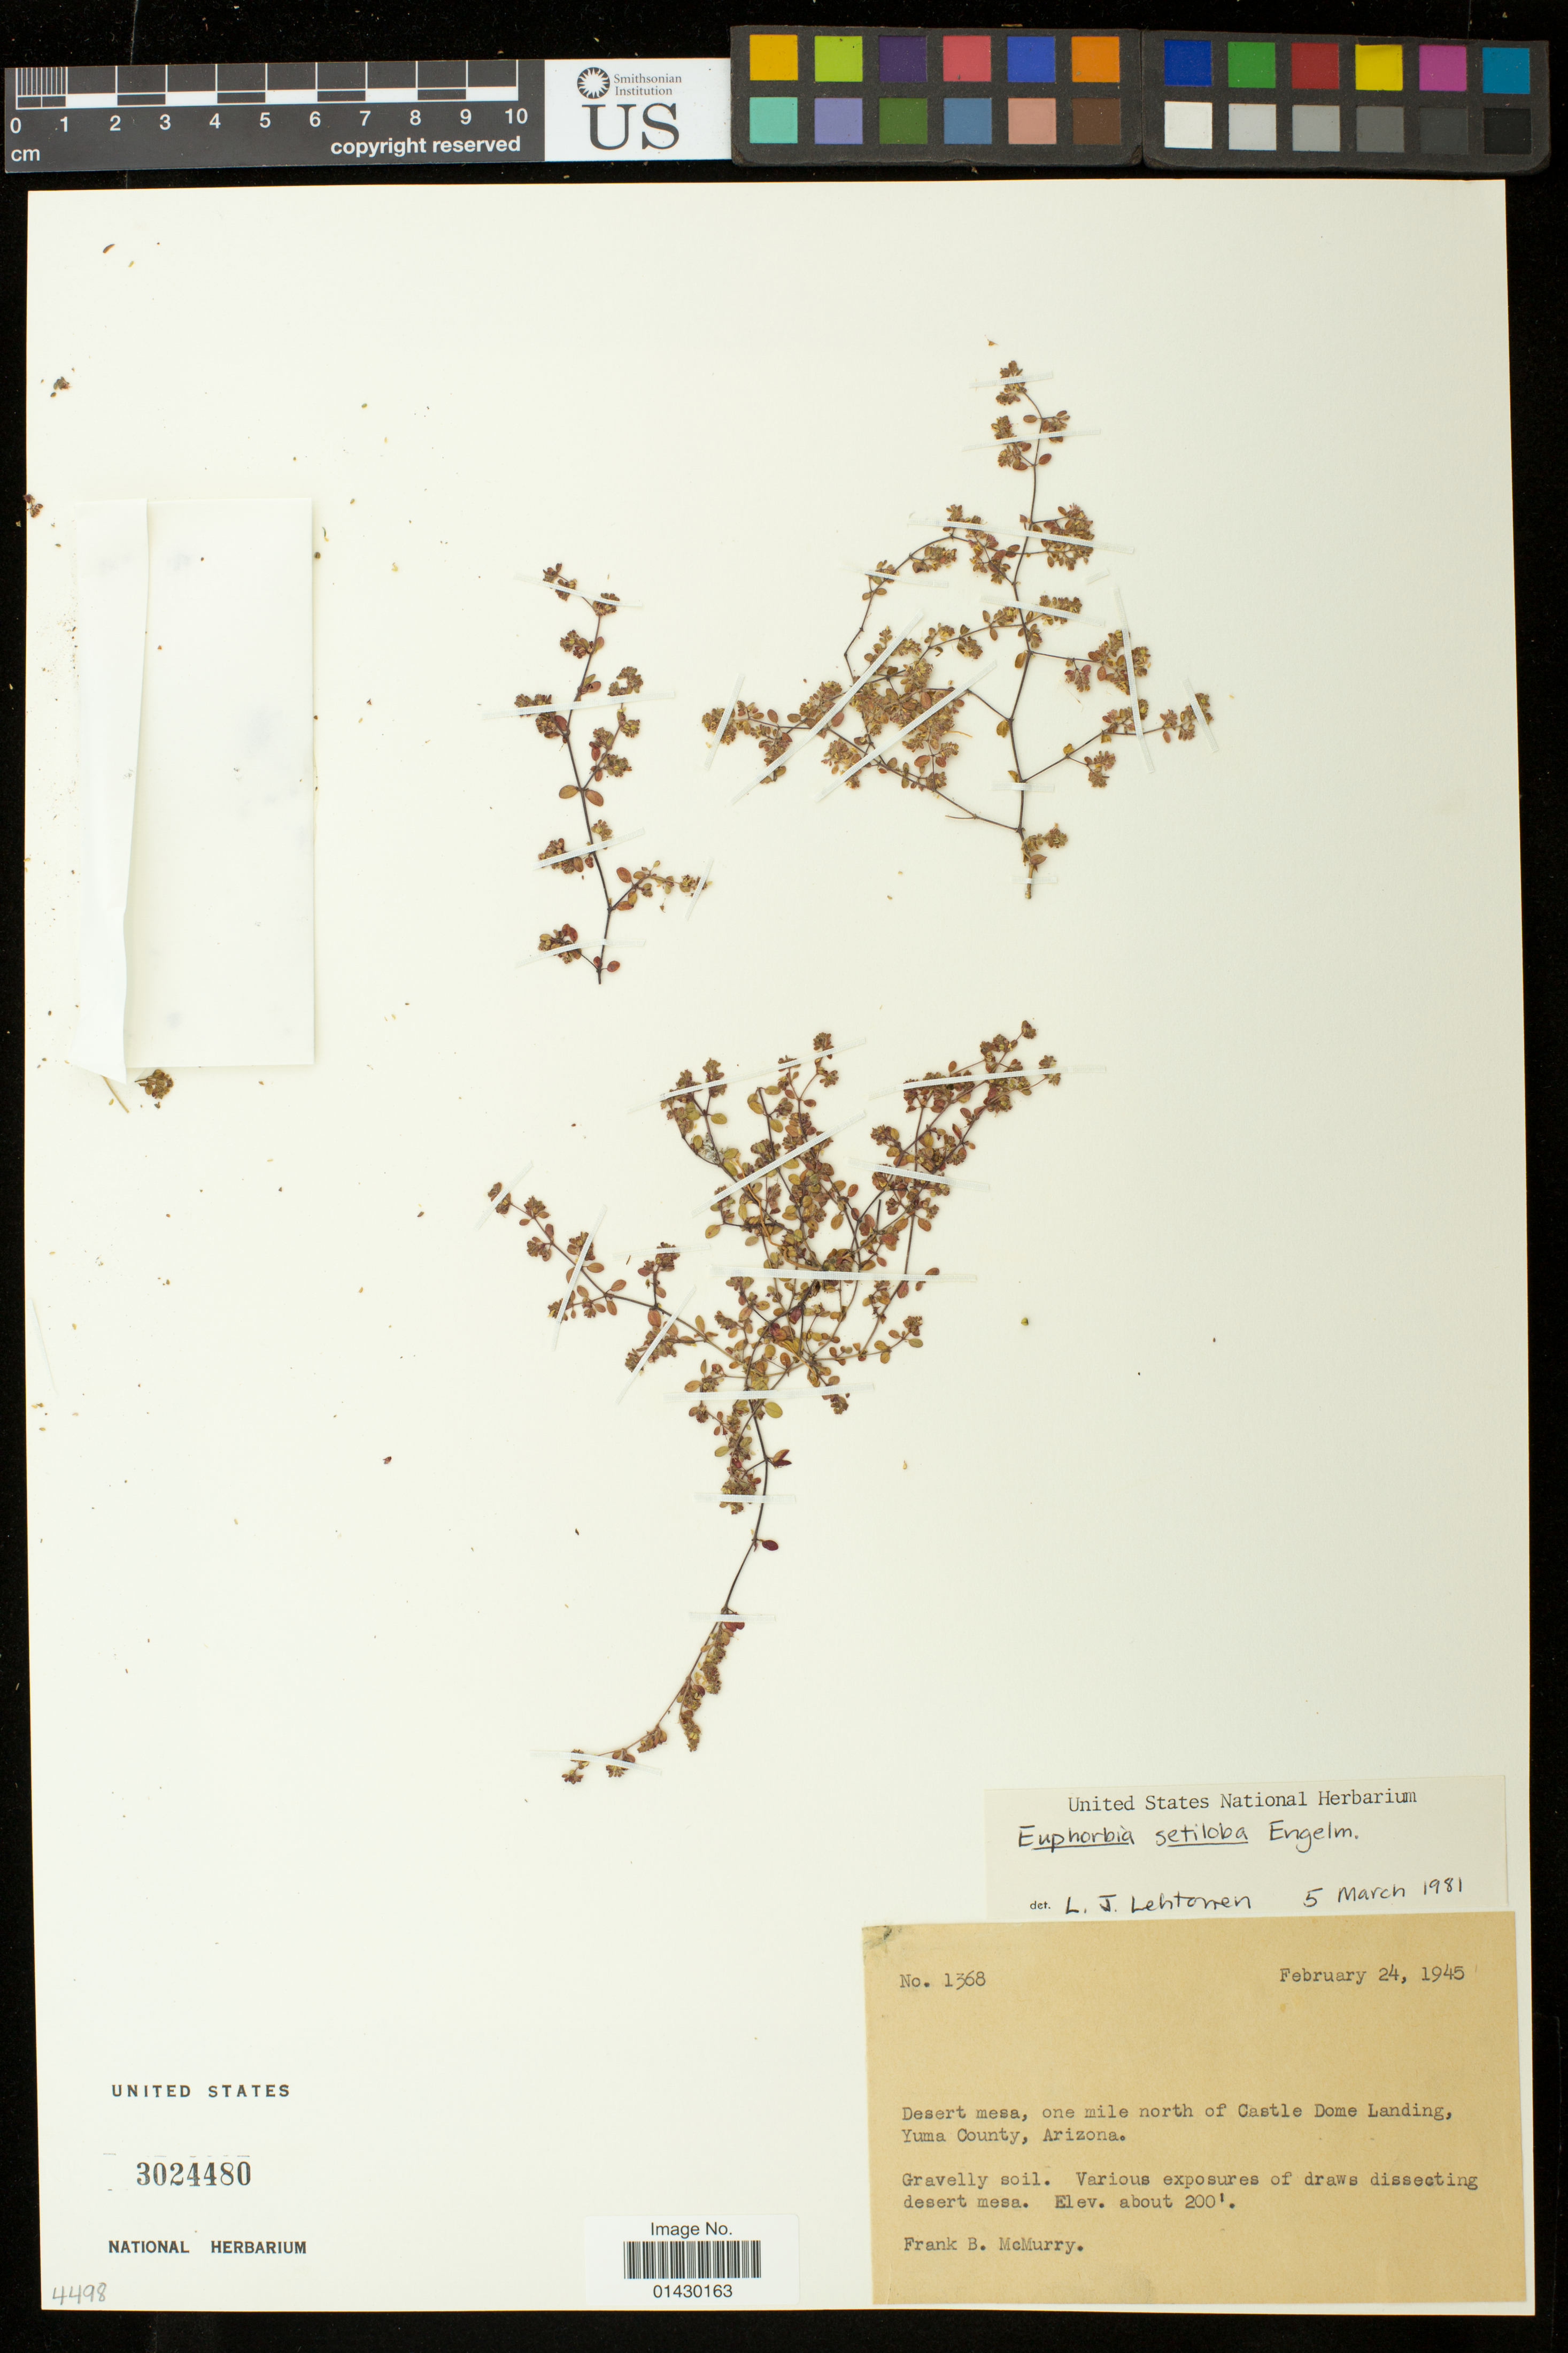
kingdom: Plantae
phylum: Tracheophyta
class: Magnoliopsida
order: Malpighiales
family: Euphorbiaceae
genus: Euphorbia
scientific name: Euphorbia setiloba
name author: Engelm.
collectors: F. B. McMurry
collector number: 1368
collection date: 1945-02-24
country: United States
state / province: Arizona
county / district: Yuma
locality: Desert mesa, one mile north of Castle Dome Landing, Yuma County, Arizona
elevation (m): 61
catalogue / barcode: US 3024480